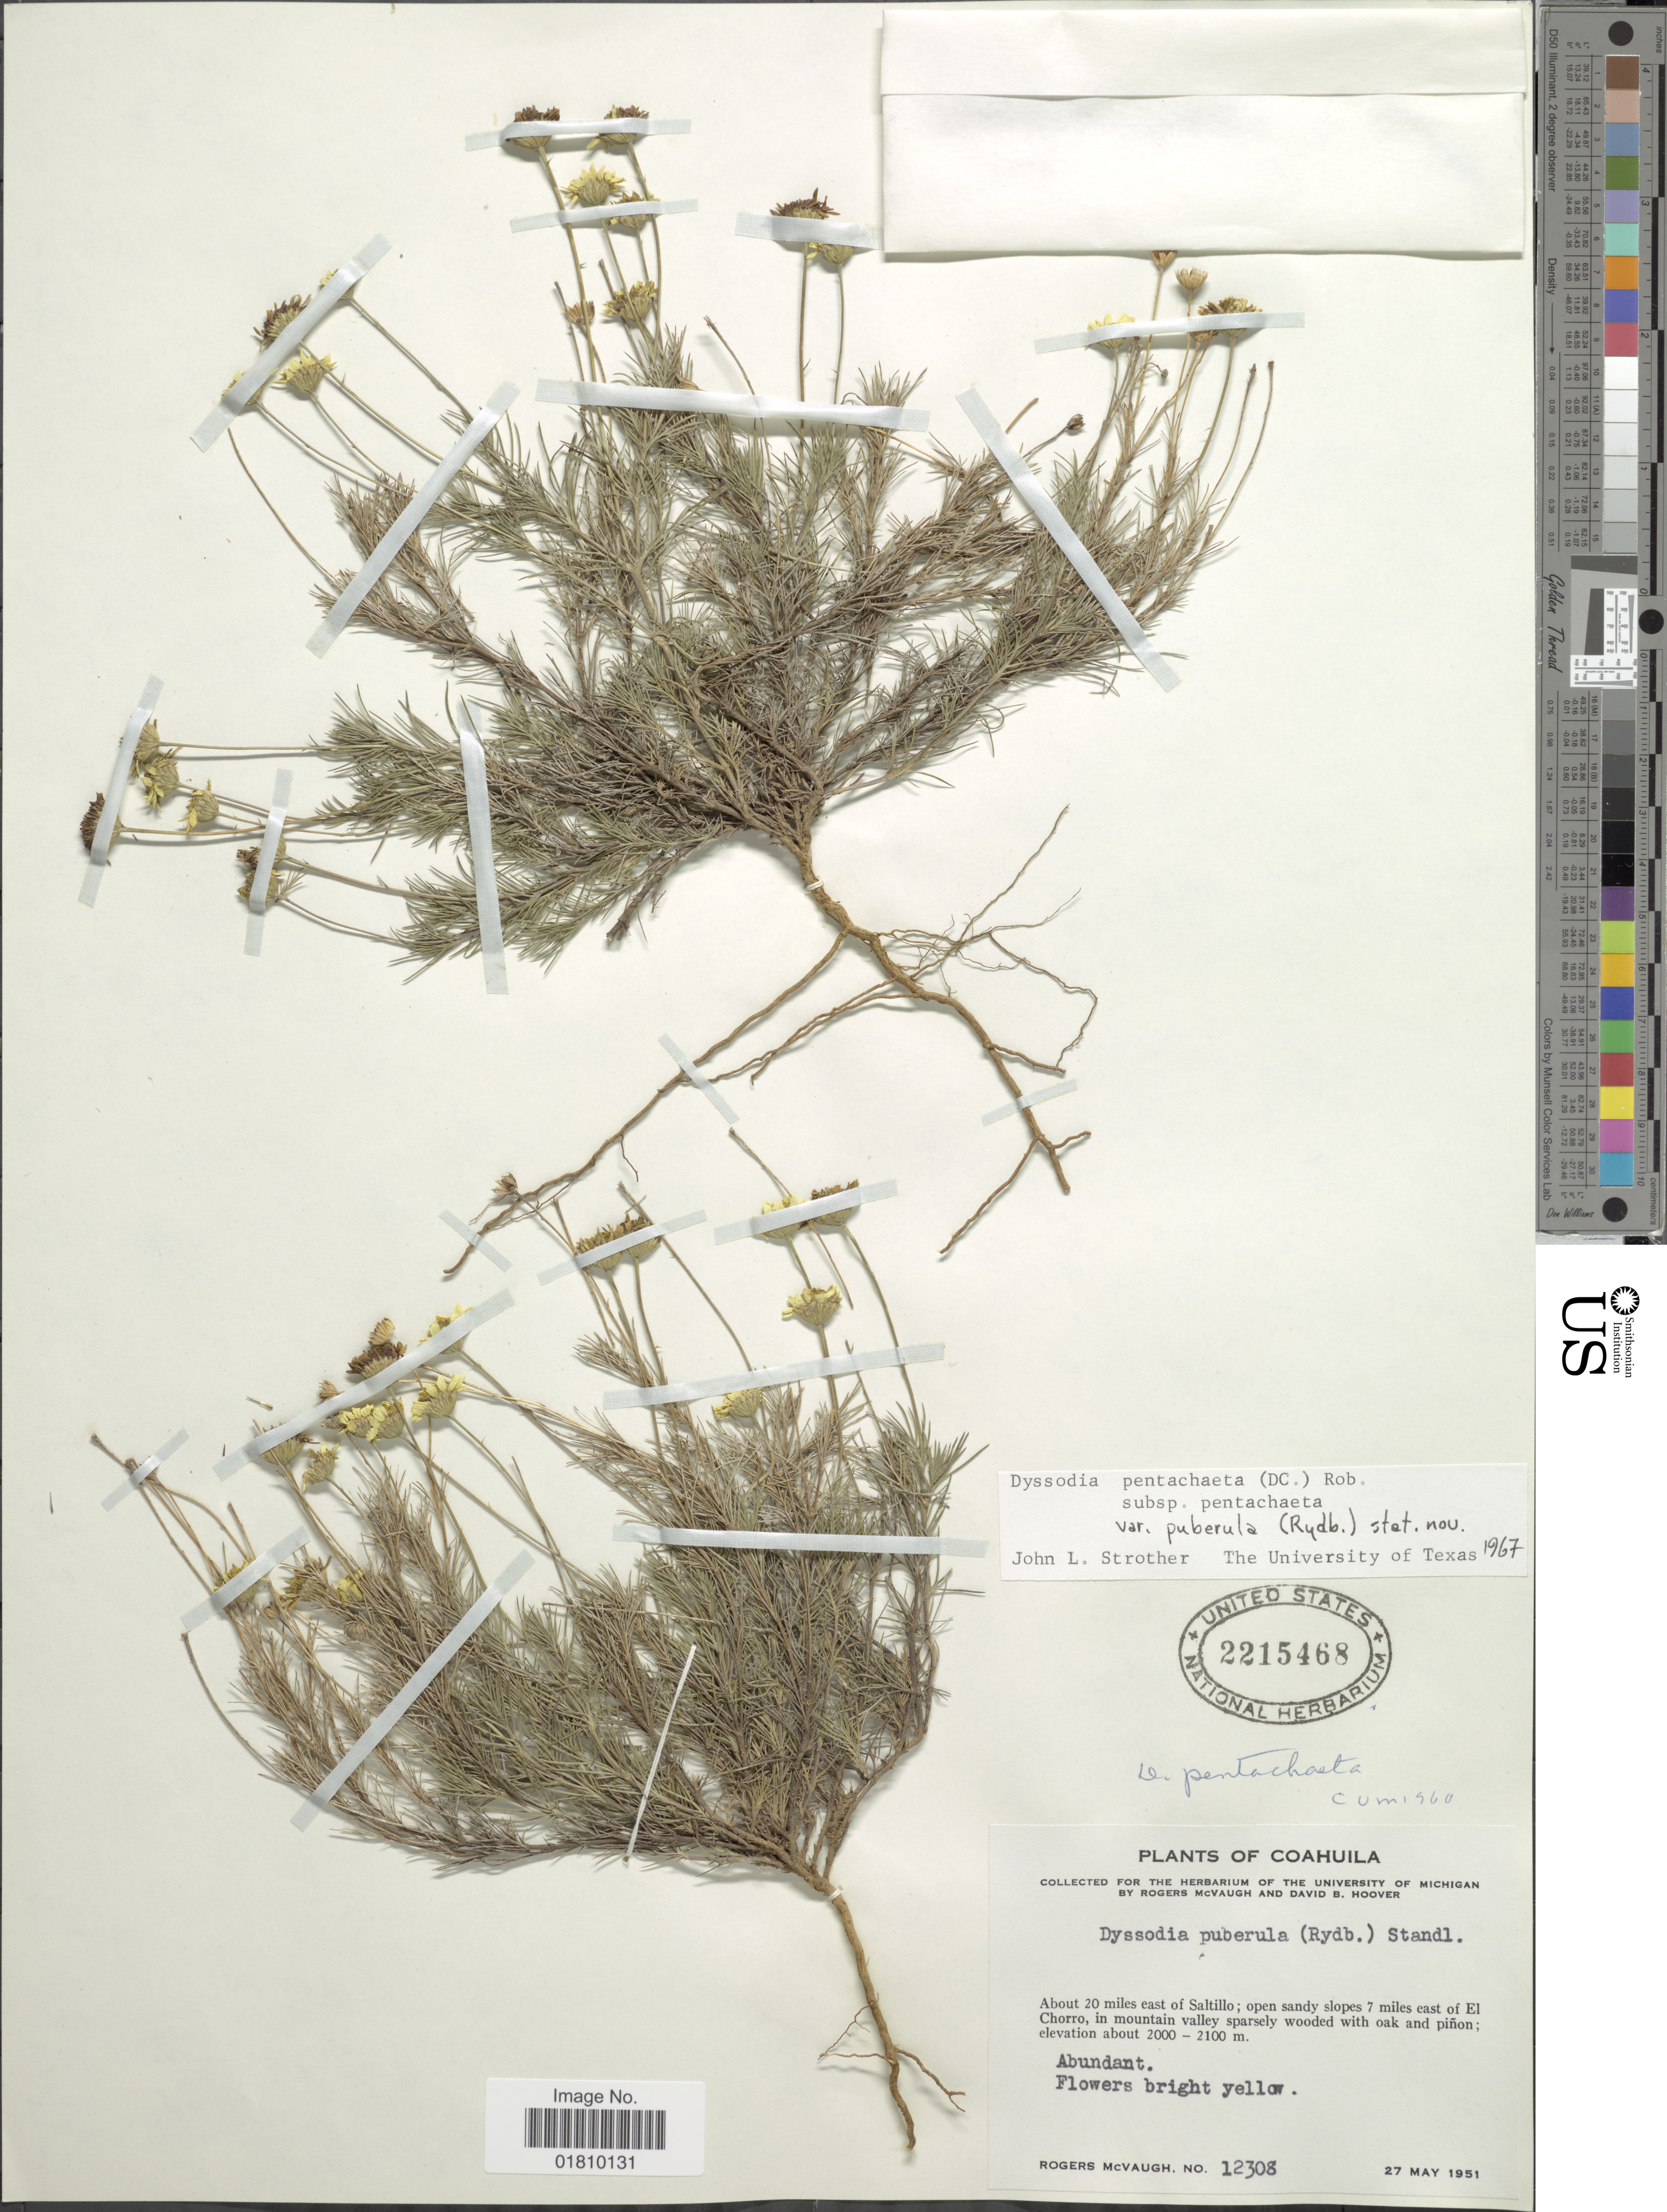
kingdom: Plantae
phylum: Tracheophyta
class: Magnoliopsida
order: Asterales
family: Asteraceae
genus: Thymophylla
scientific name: Thymophylla pentachaeta var. puberula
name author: (Rydb.) Strother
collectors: R. McVaugh, R. McVaugh & D. B. Hoover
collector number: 12308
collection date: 1951-05-27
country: Mexico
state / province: Coahuila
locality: About 20 miles east of Saltillo; open sandy slopes 7 miles east of El Chorro, in mountain valley sparsely wooded with oaka and piñon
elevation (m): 2000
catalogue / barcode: US 2215468